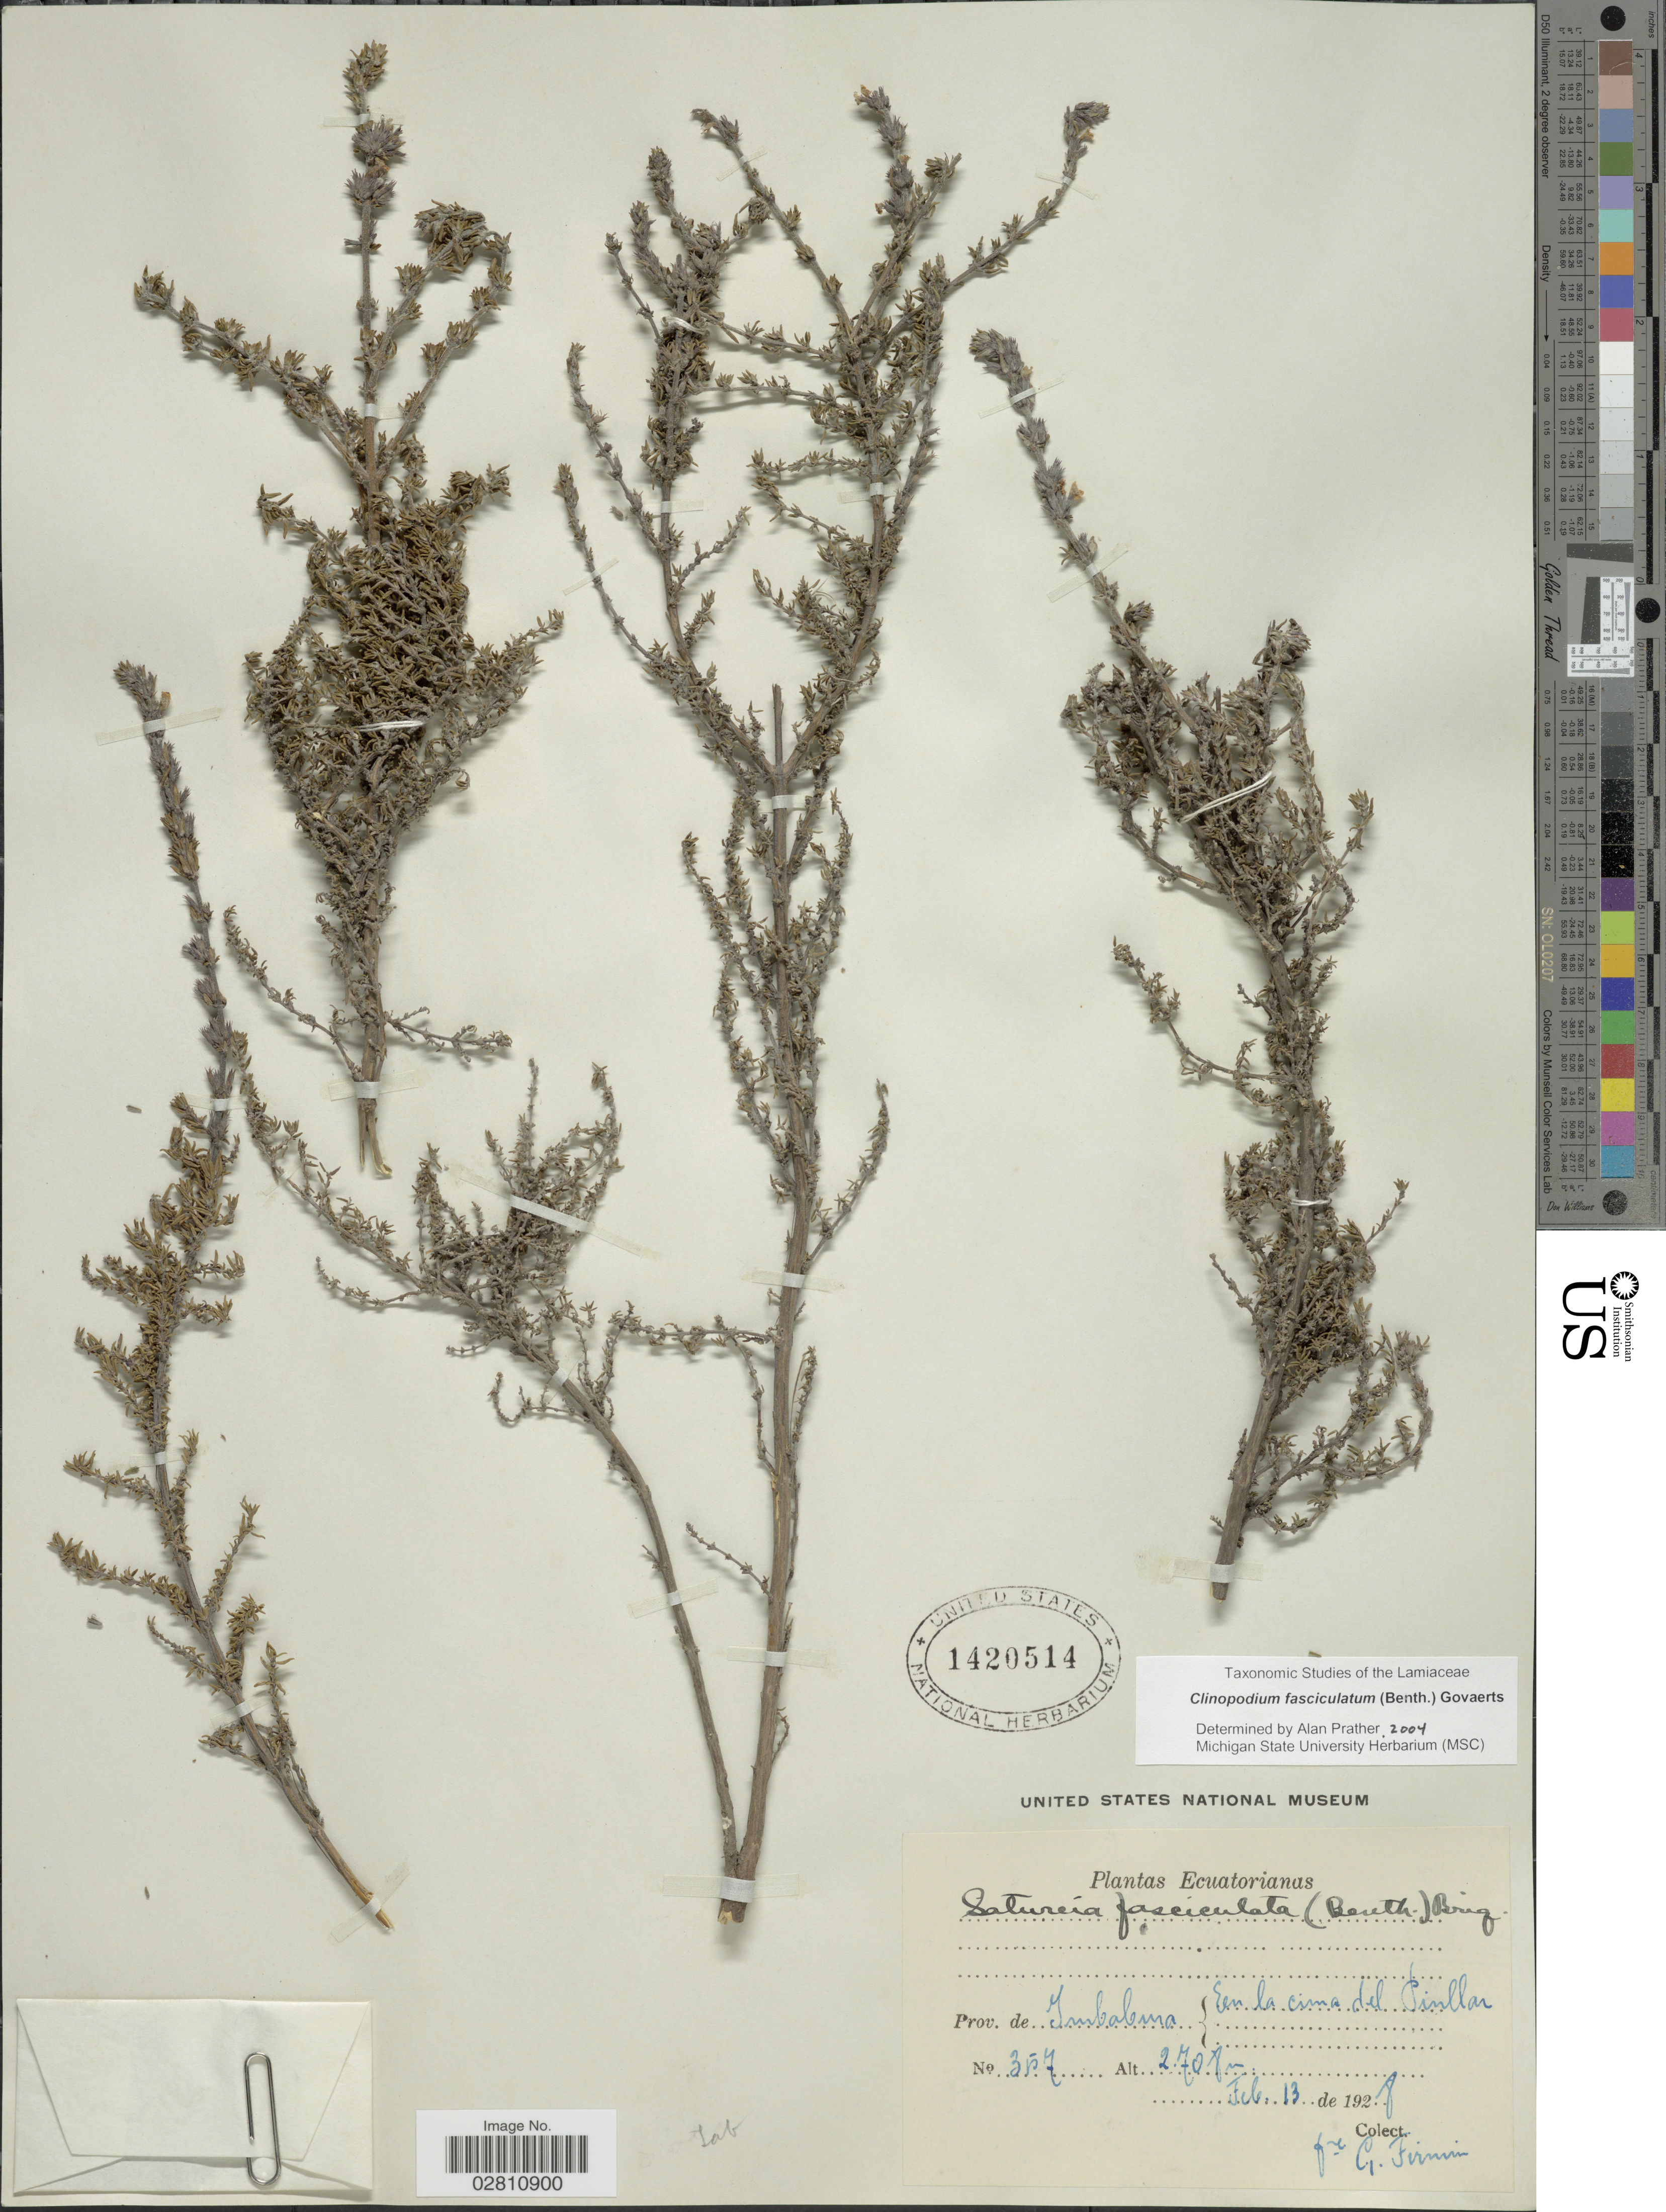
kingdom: Plantae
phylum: Tracheophyta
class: Magnoliopsida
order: Lamiales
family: Lamiaceae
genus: Clinopodium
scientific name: Clinopodium fasciculatum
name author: (Benth.) Govaerts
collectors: F. Firmin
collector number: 357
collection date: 1928-02-13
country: Ecuador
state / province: Imbabura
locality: En la cima del Pinllar.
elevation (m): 2708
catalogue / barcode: US 1420514